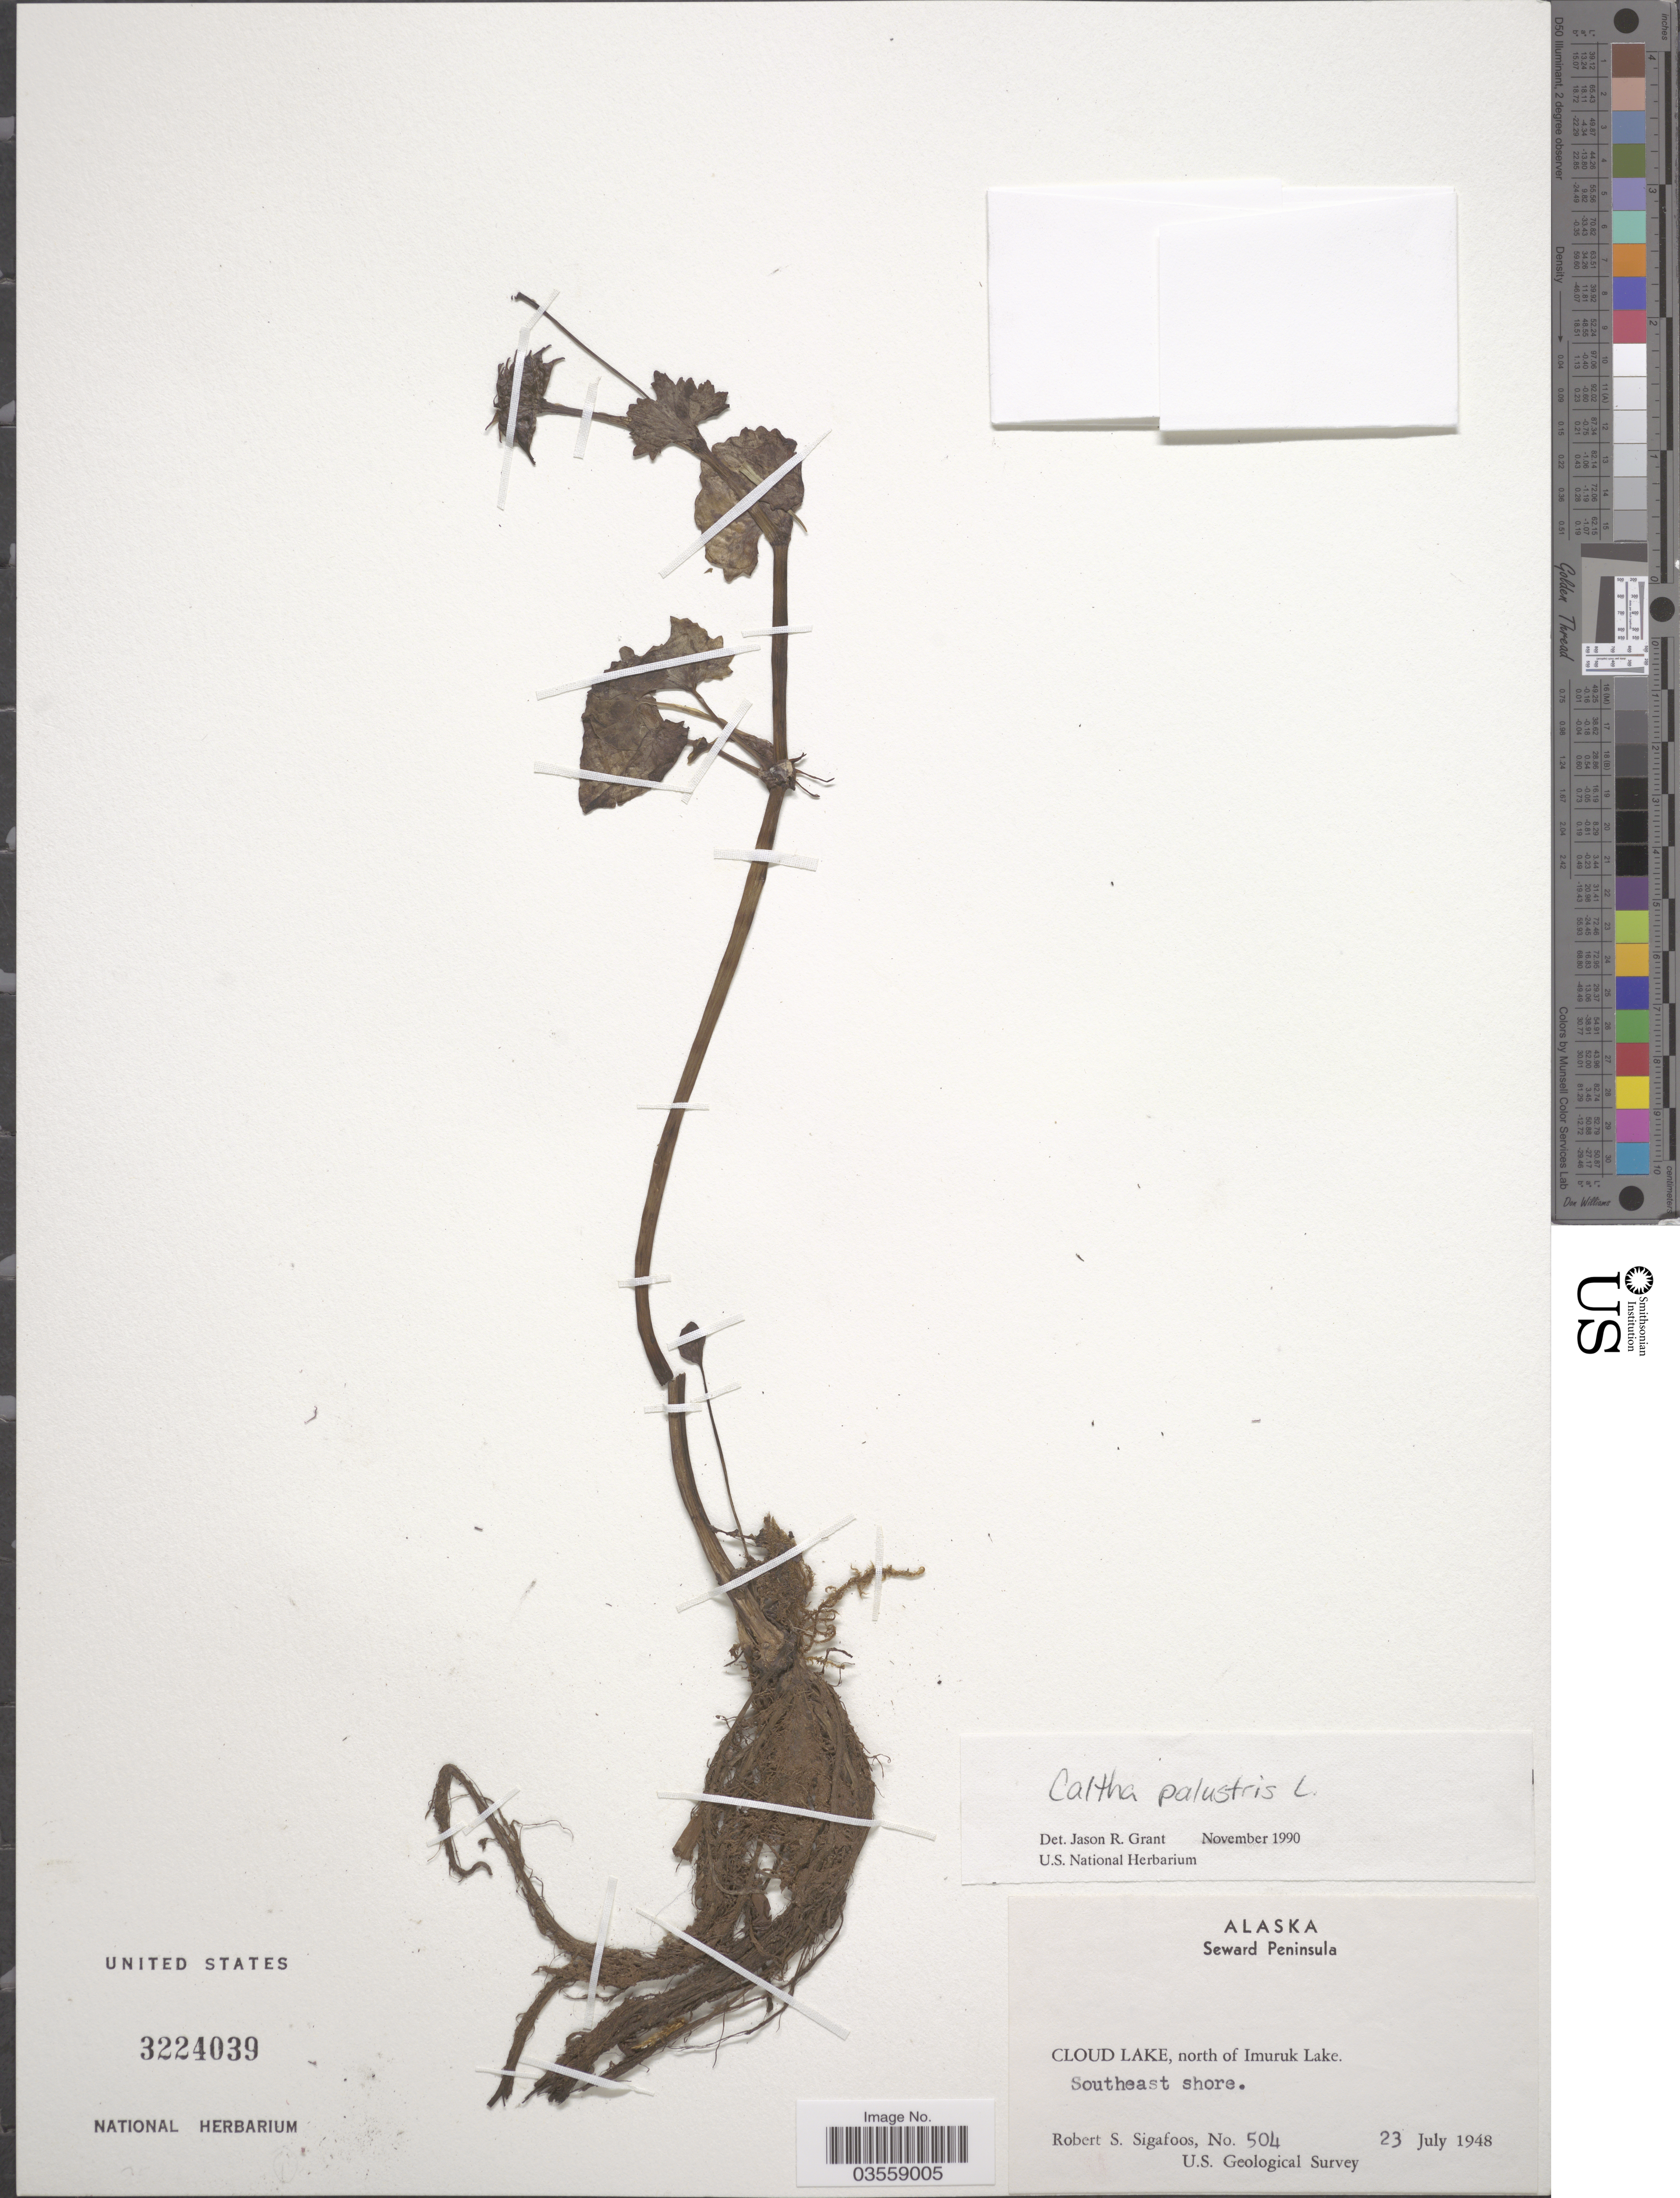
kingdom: Plantae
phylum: Tracheophyta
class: Magnoliopsida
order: Ranunculales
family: Ranunculaceae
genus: Caltha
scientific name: Caltha palustris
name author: L.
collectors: R. Sigafoos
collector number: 504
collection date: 1948-07-23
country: United States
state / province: Alaska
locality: Seward Peninsula. Cloud Lake, north of Imuruk Lake. Southeast shore.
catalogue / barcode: US 3224039